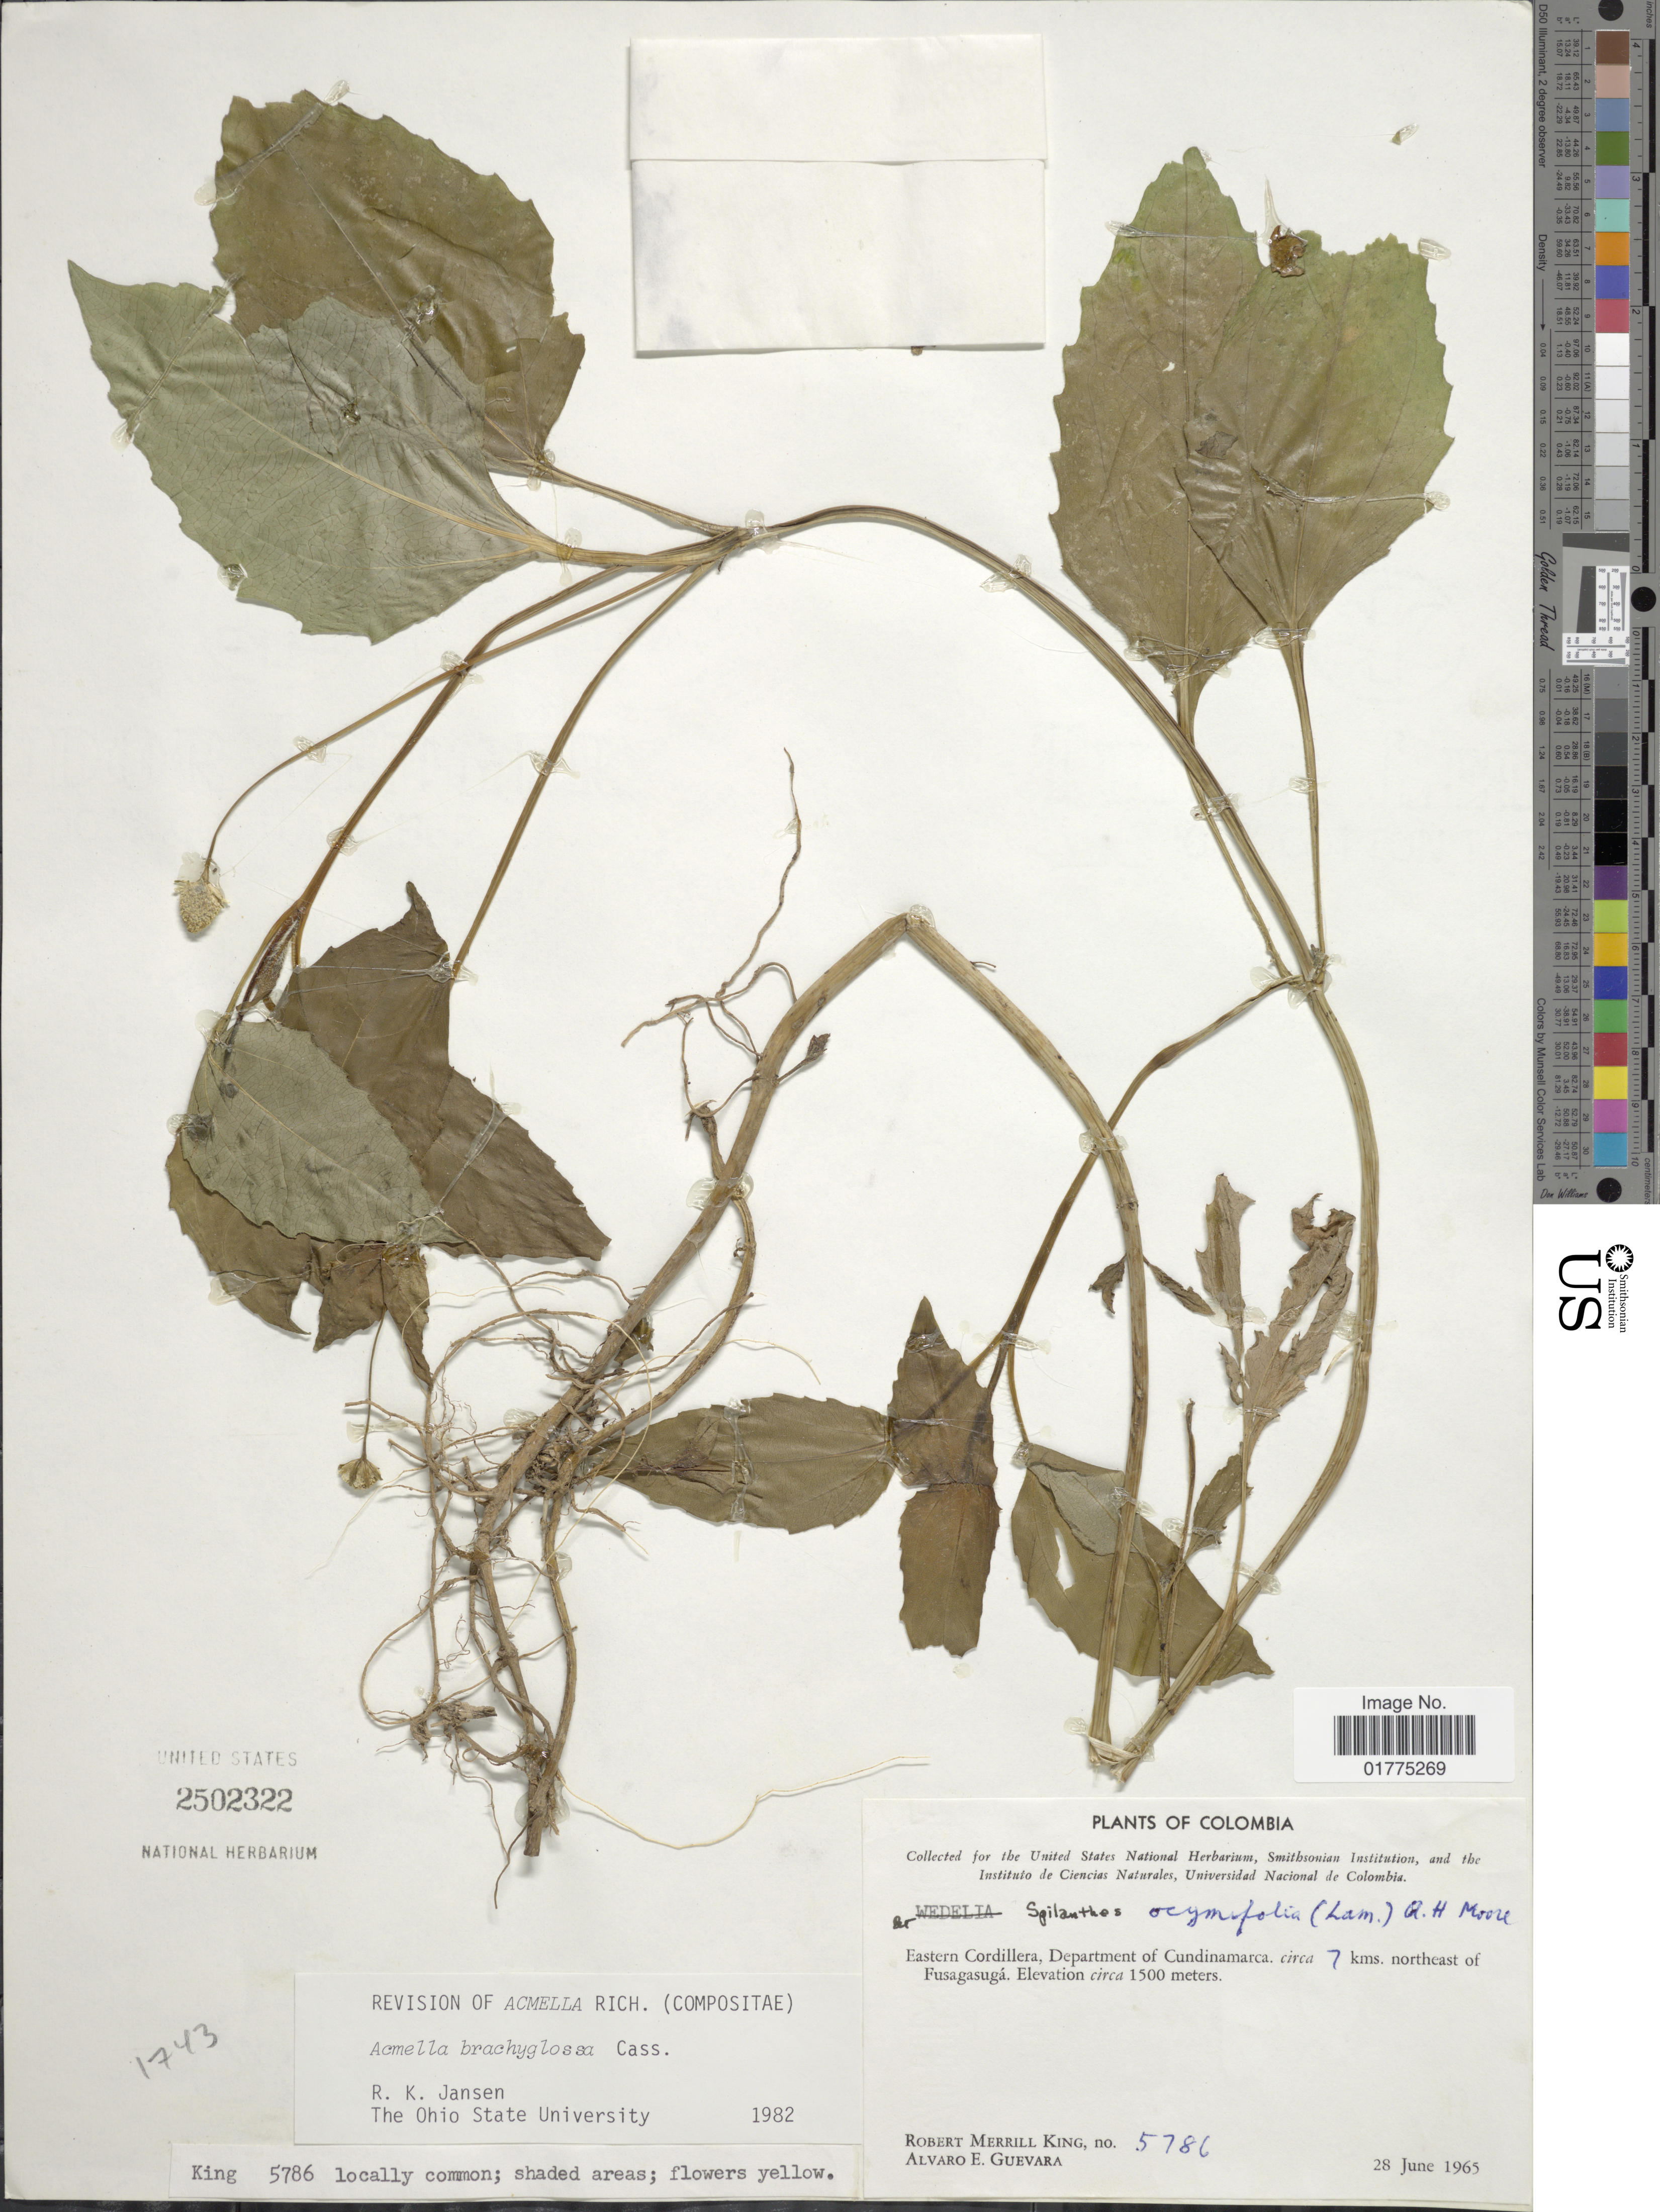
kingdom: Plantae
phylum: Tracheophyta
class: Magnoliopsida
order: Asterales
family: Asteraceae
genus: Acmella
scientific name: Acmella brachyglossa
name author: Cass.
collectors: R. M. King & A. E. Guevara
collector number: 5786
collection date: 1965-06-28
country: Colombia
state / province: Cundinamarca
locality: Eastern Cordillera, Department of Cundinamarca, 7 kms, northeast of Fusagasuga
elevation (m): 1500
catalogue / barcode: US 2502322